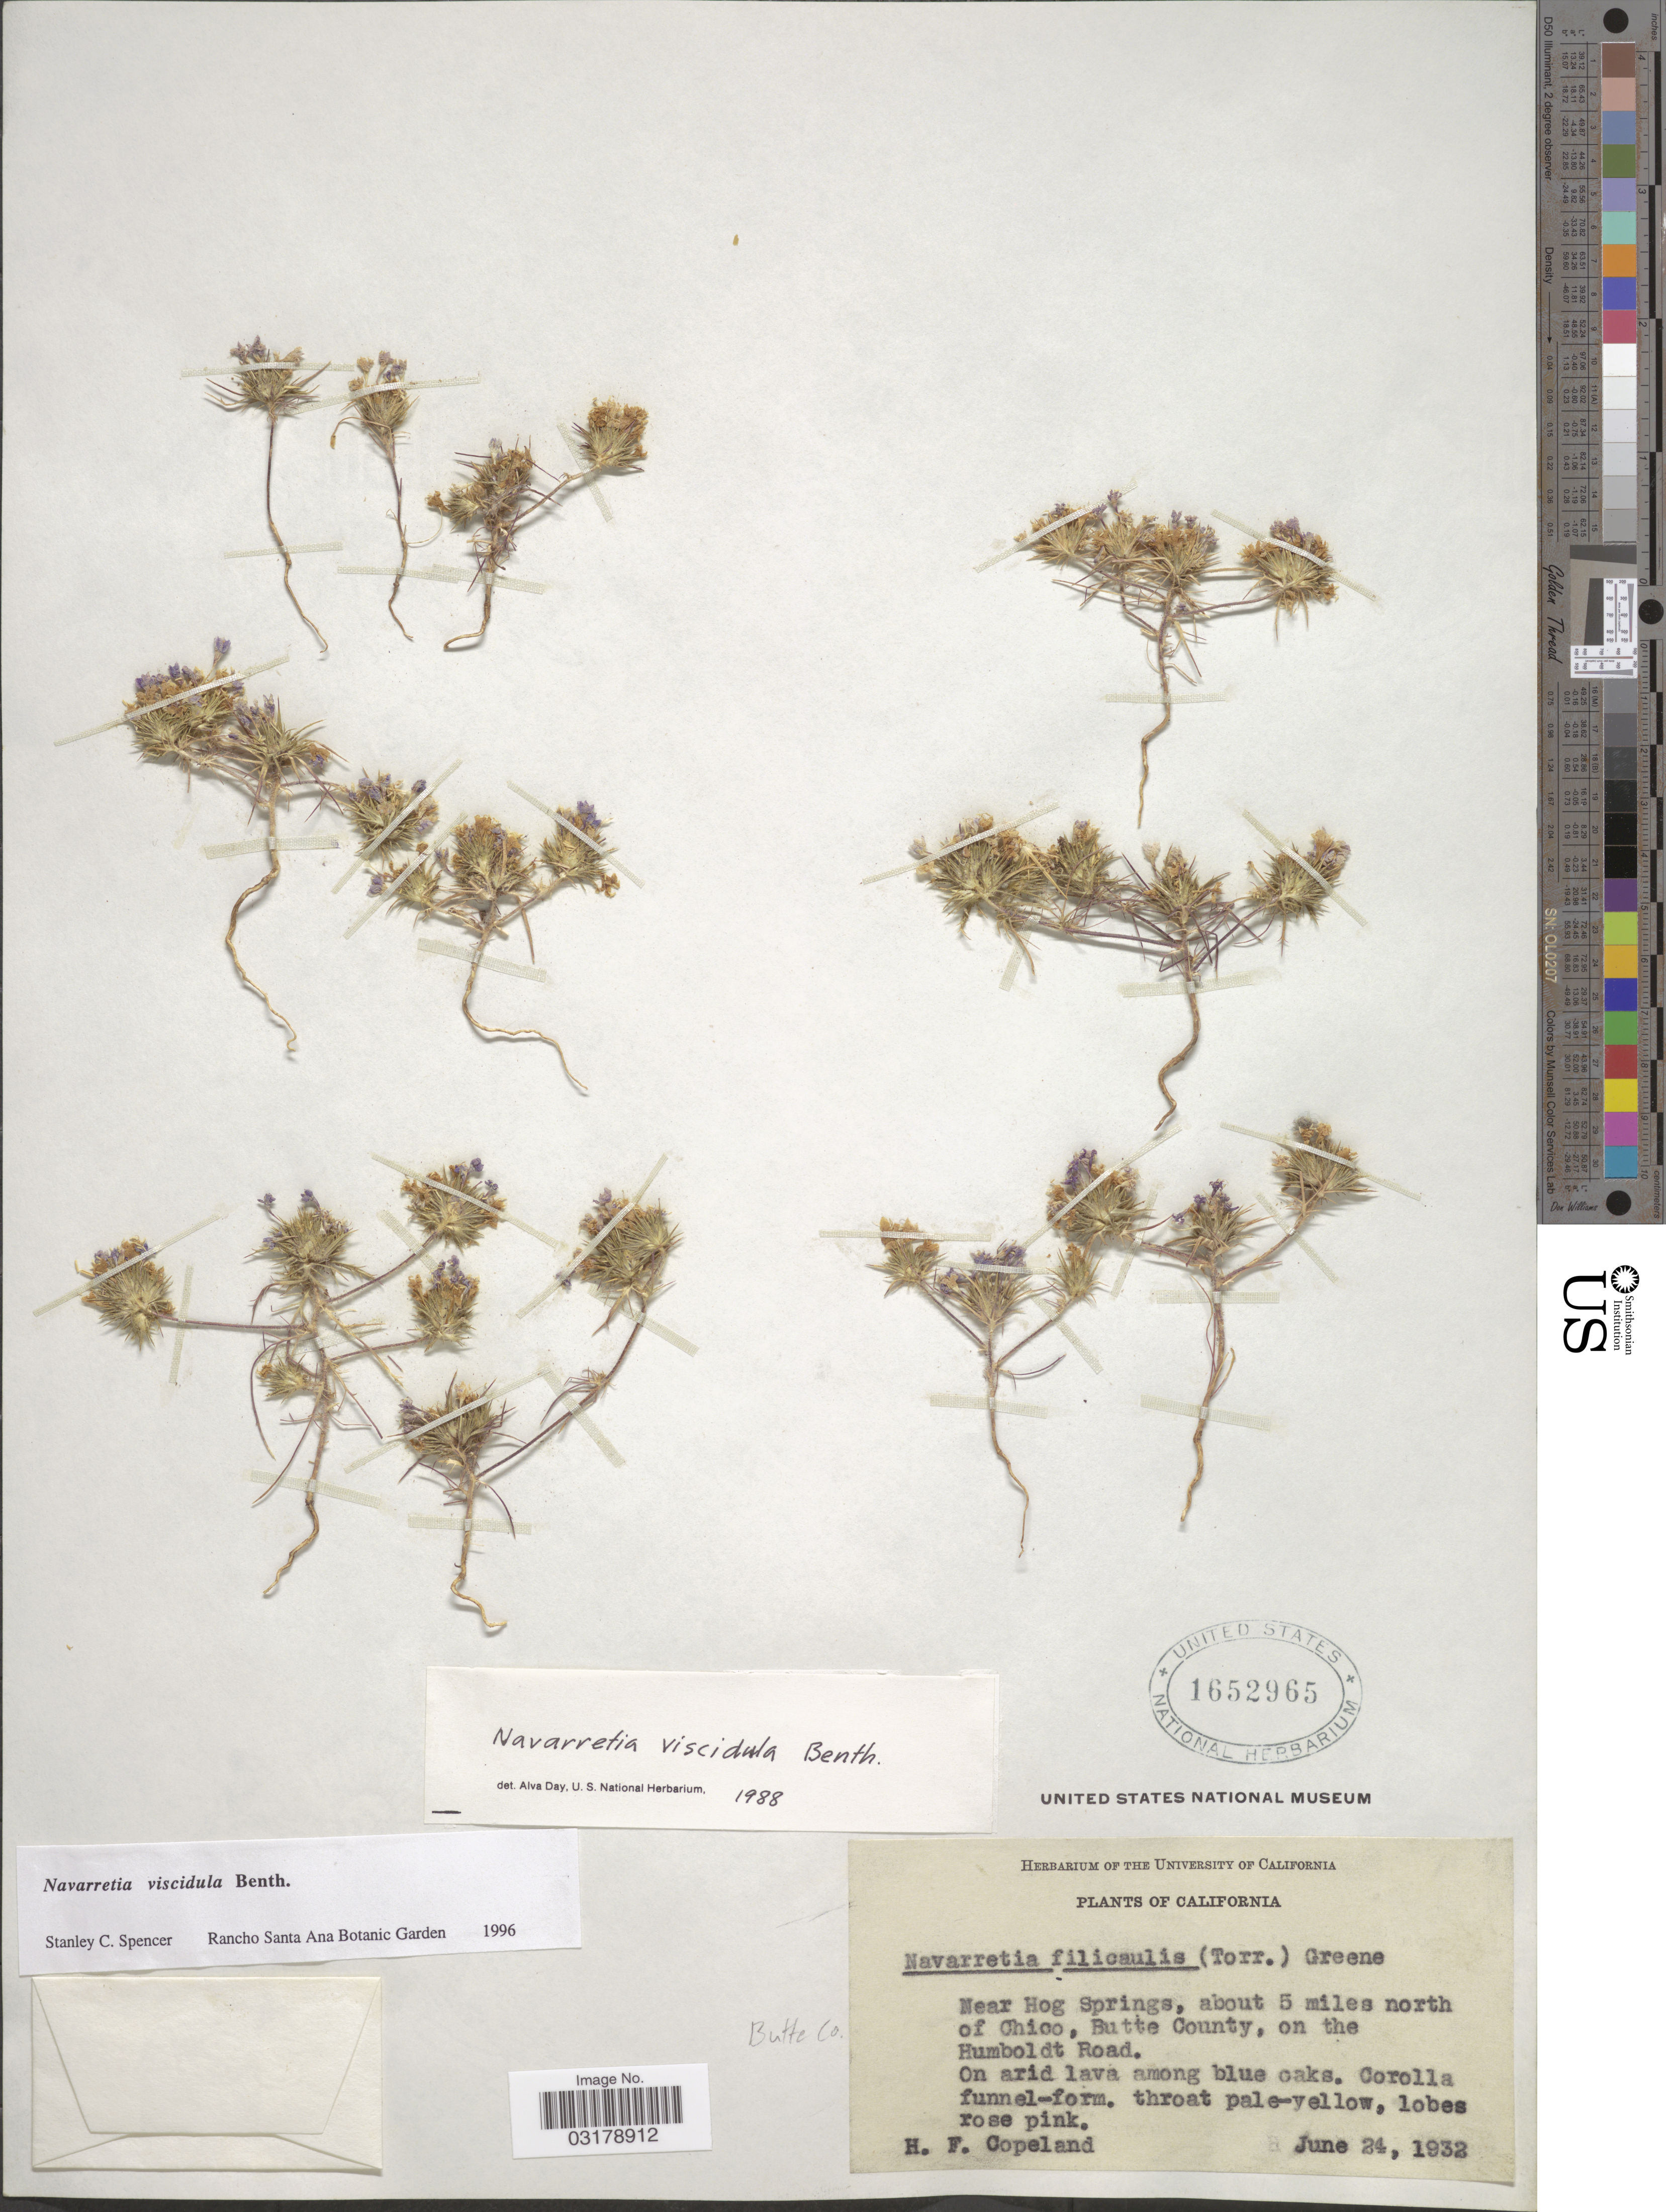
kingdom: Plantae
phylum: Tracheophyta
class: Magnoliopsida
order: Ericales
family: Polemoniaceae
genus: Navarretia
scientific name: Navarretia viscidula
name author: Benth.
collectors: H. F. Copeland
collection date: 1932-06-24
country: United States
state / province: California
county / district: Butte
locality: Near Hog Springs, about 5 miles north of Chico, Butte County, on the Humboldt Road.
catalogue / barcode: US 1652965